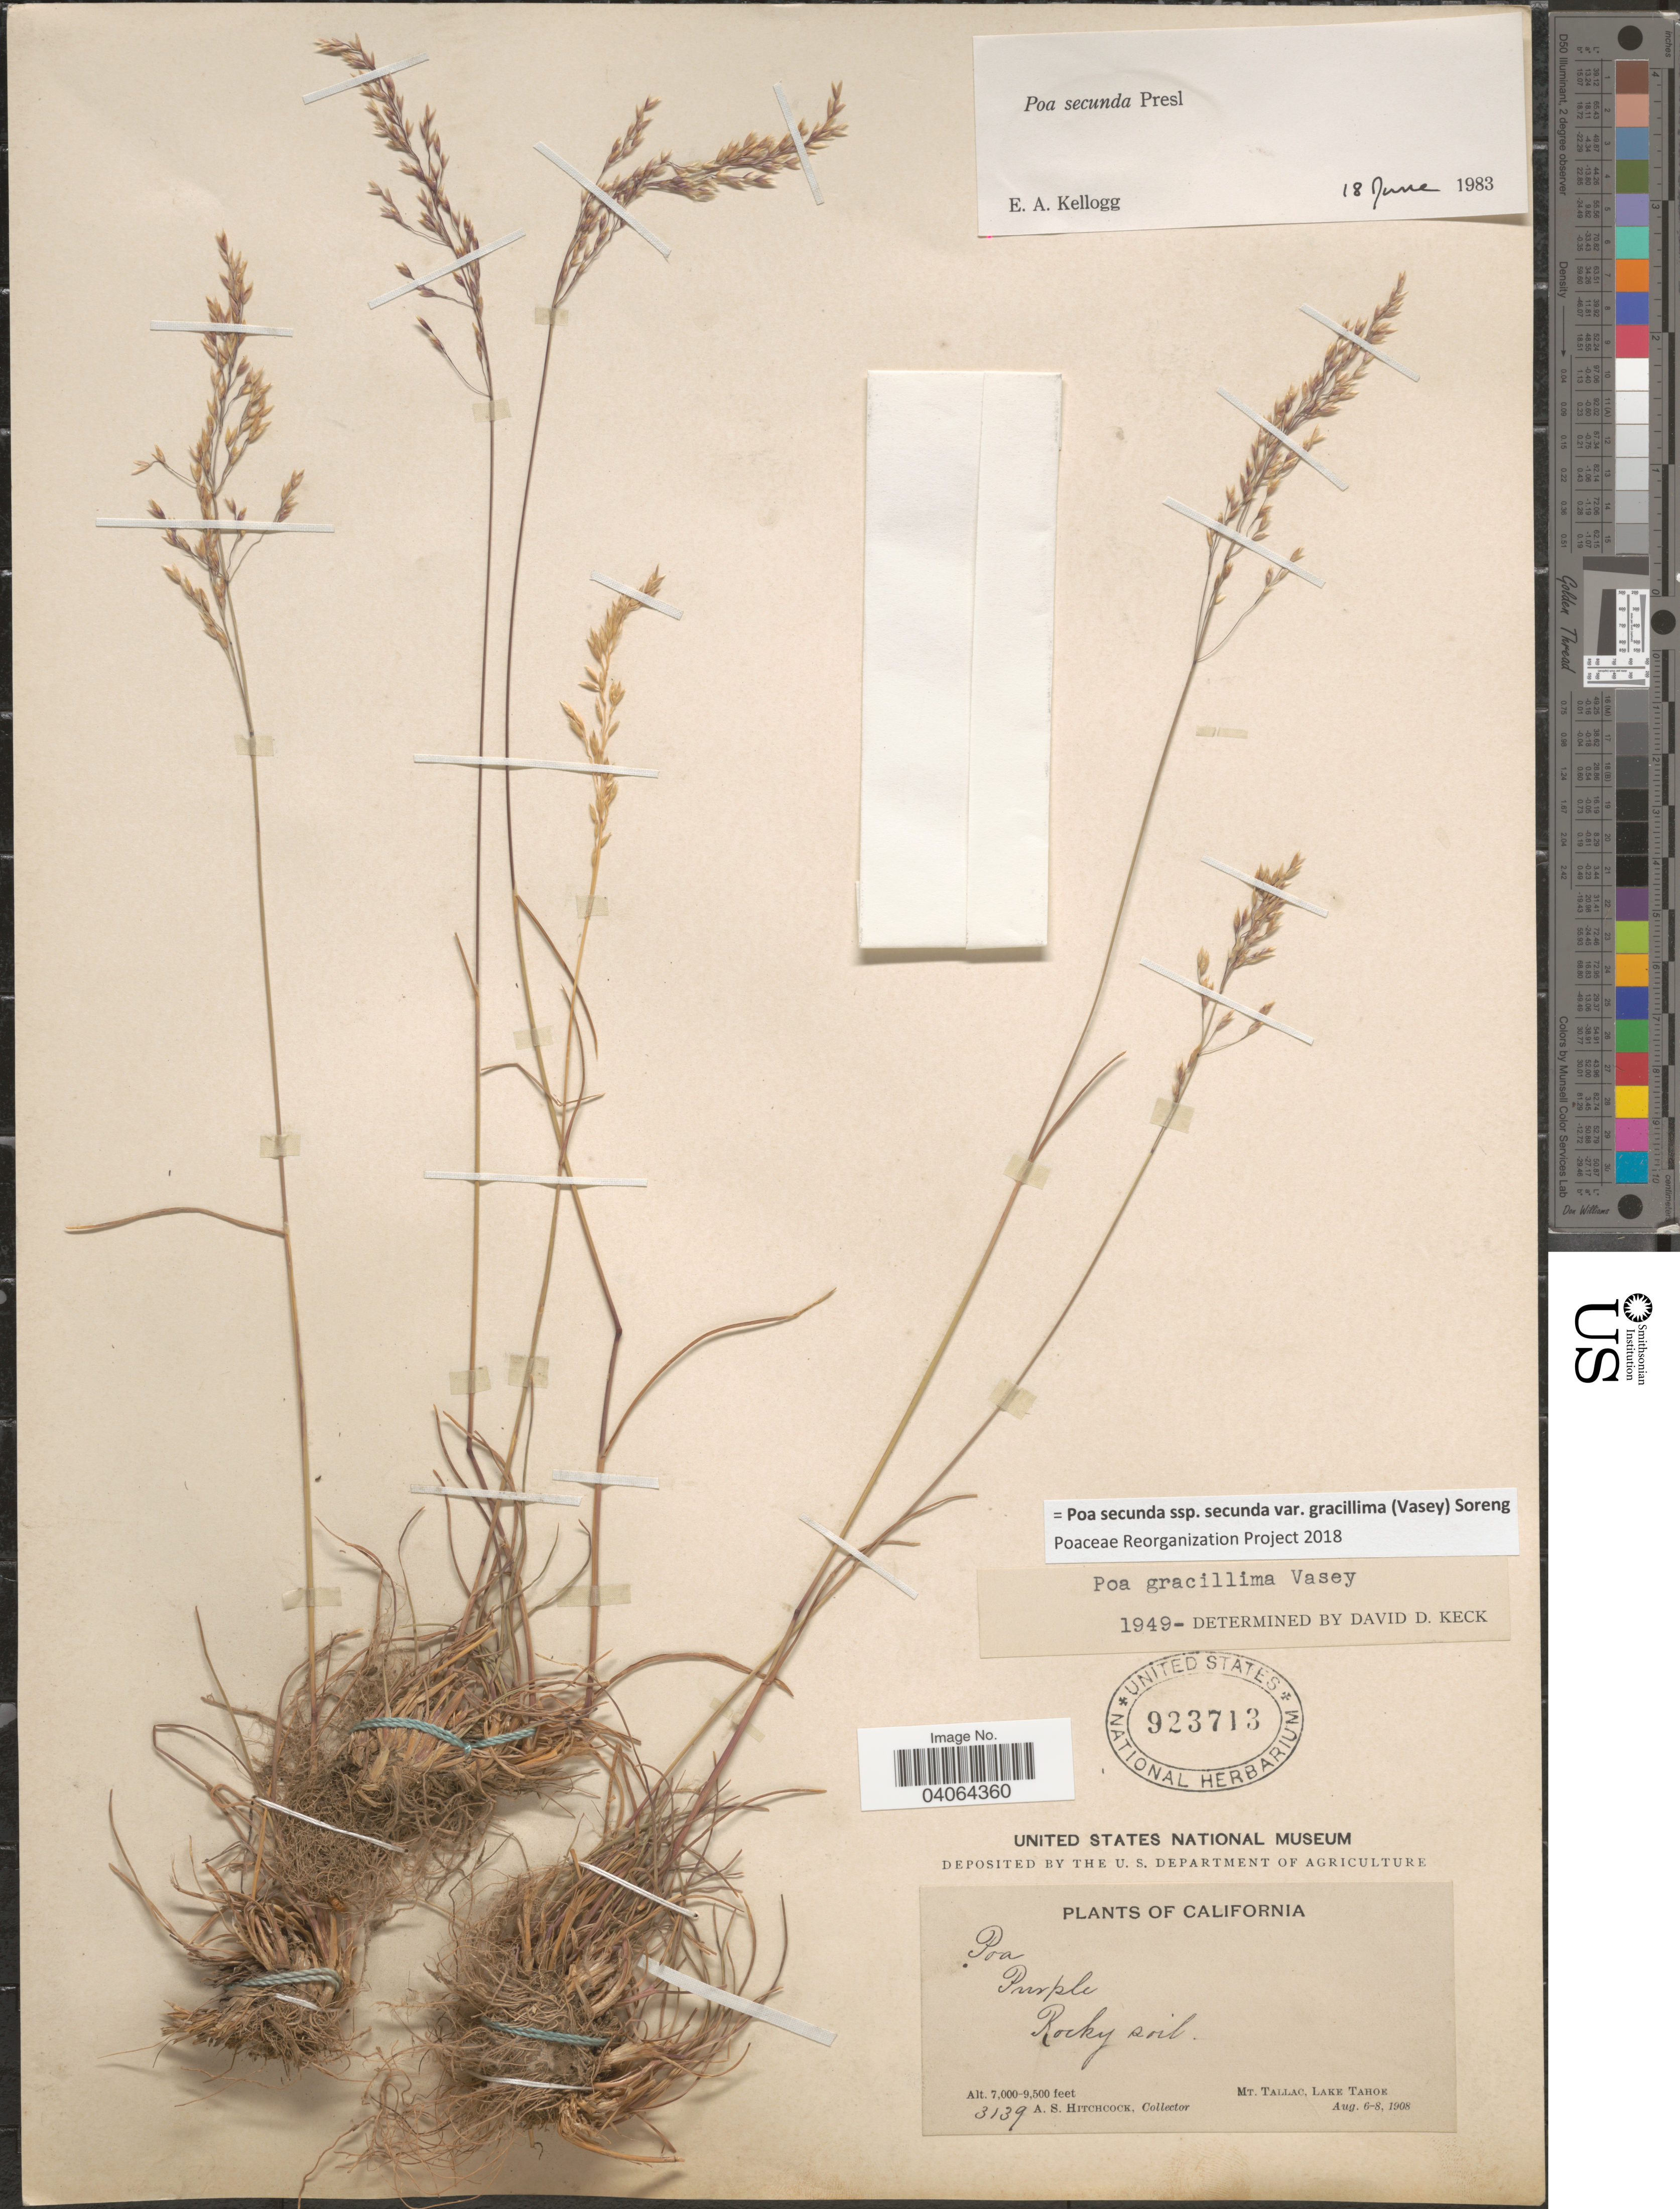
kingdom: Plantae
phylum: Tracheophyta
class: Liliopsida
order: Poales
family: Poaceae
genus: Poa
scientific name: Poa secunda subsp. secunda var. gracillima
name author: (Vasey) Soreng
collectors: A. S. Hitchcock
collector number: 3139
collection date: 1908-08-06/1908-08-08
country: United States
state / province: California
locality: Mt. Tallac, Lake Tahoe.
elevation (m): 2134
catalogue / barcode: US 923713